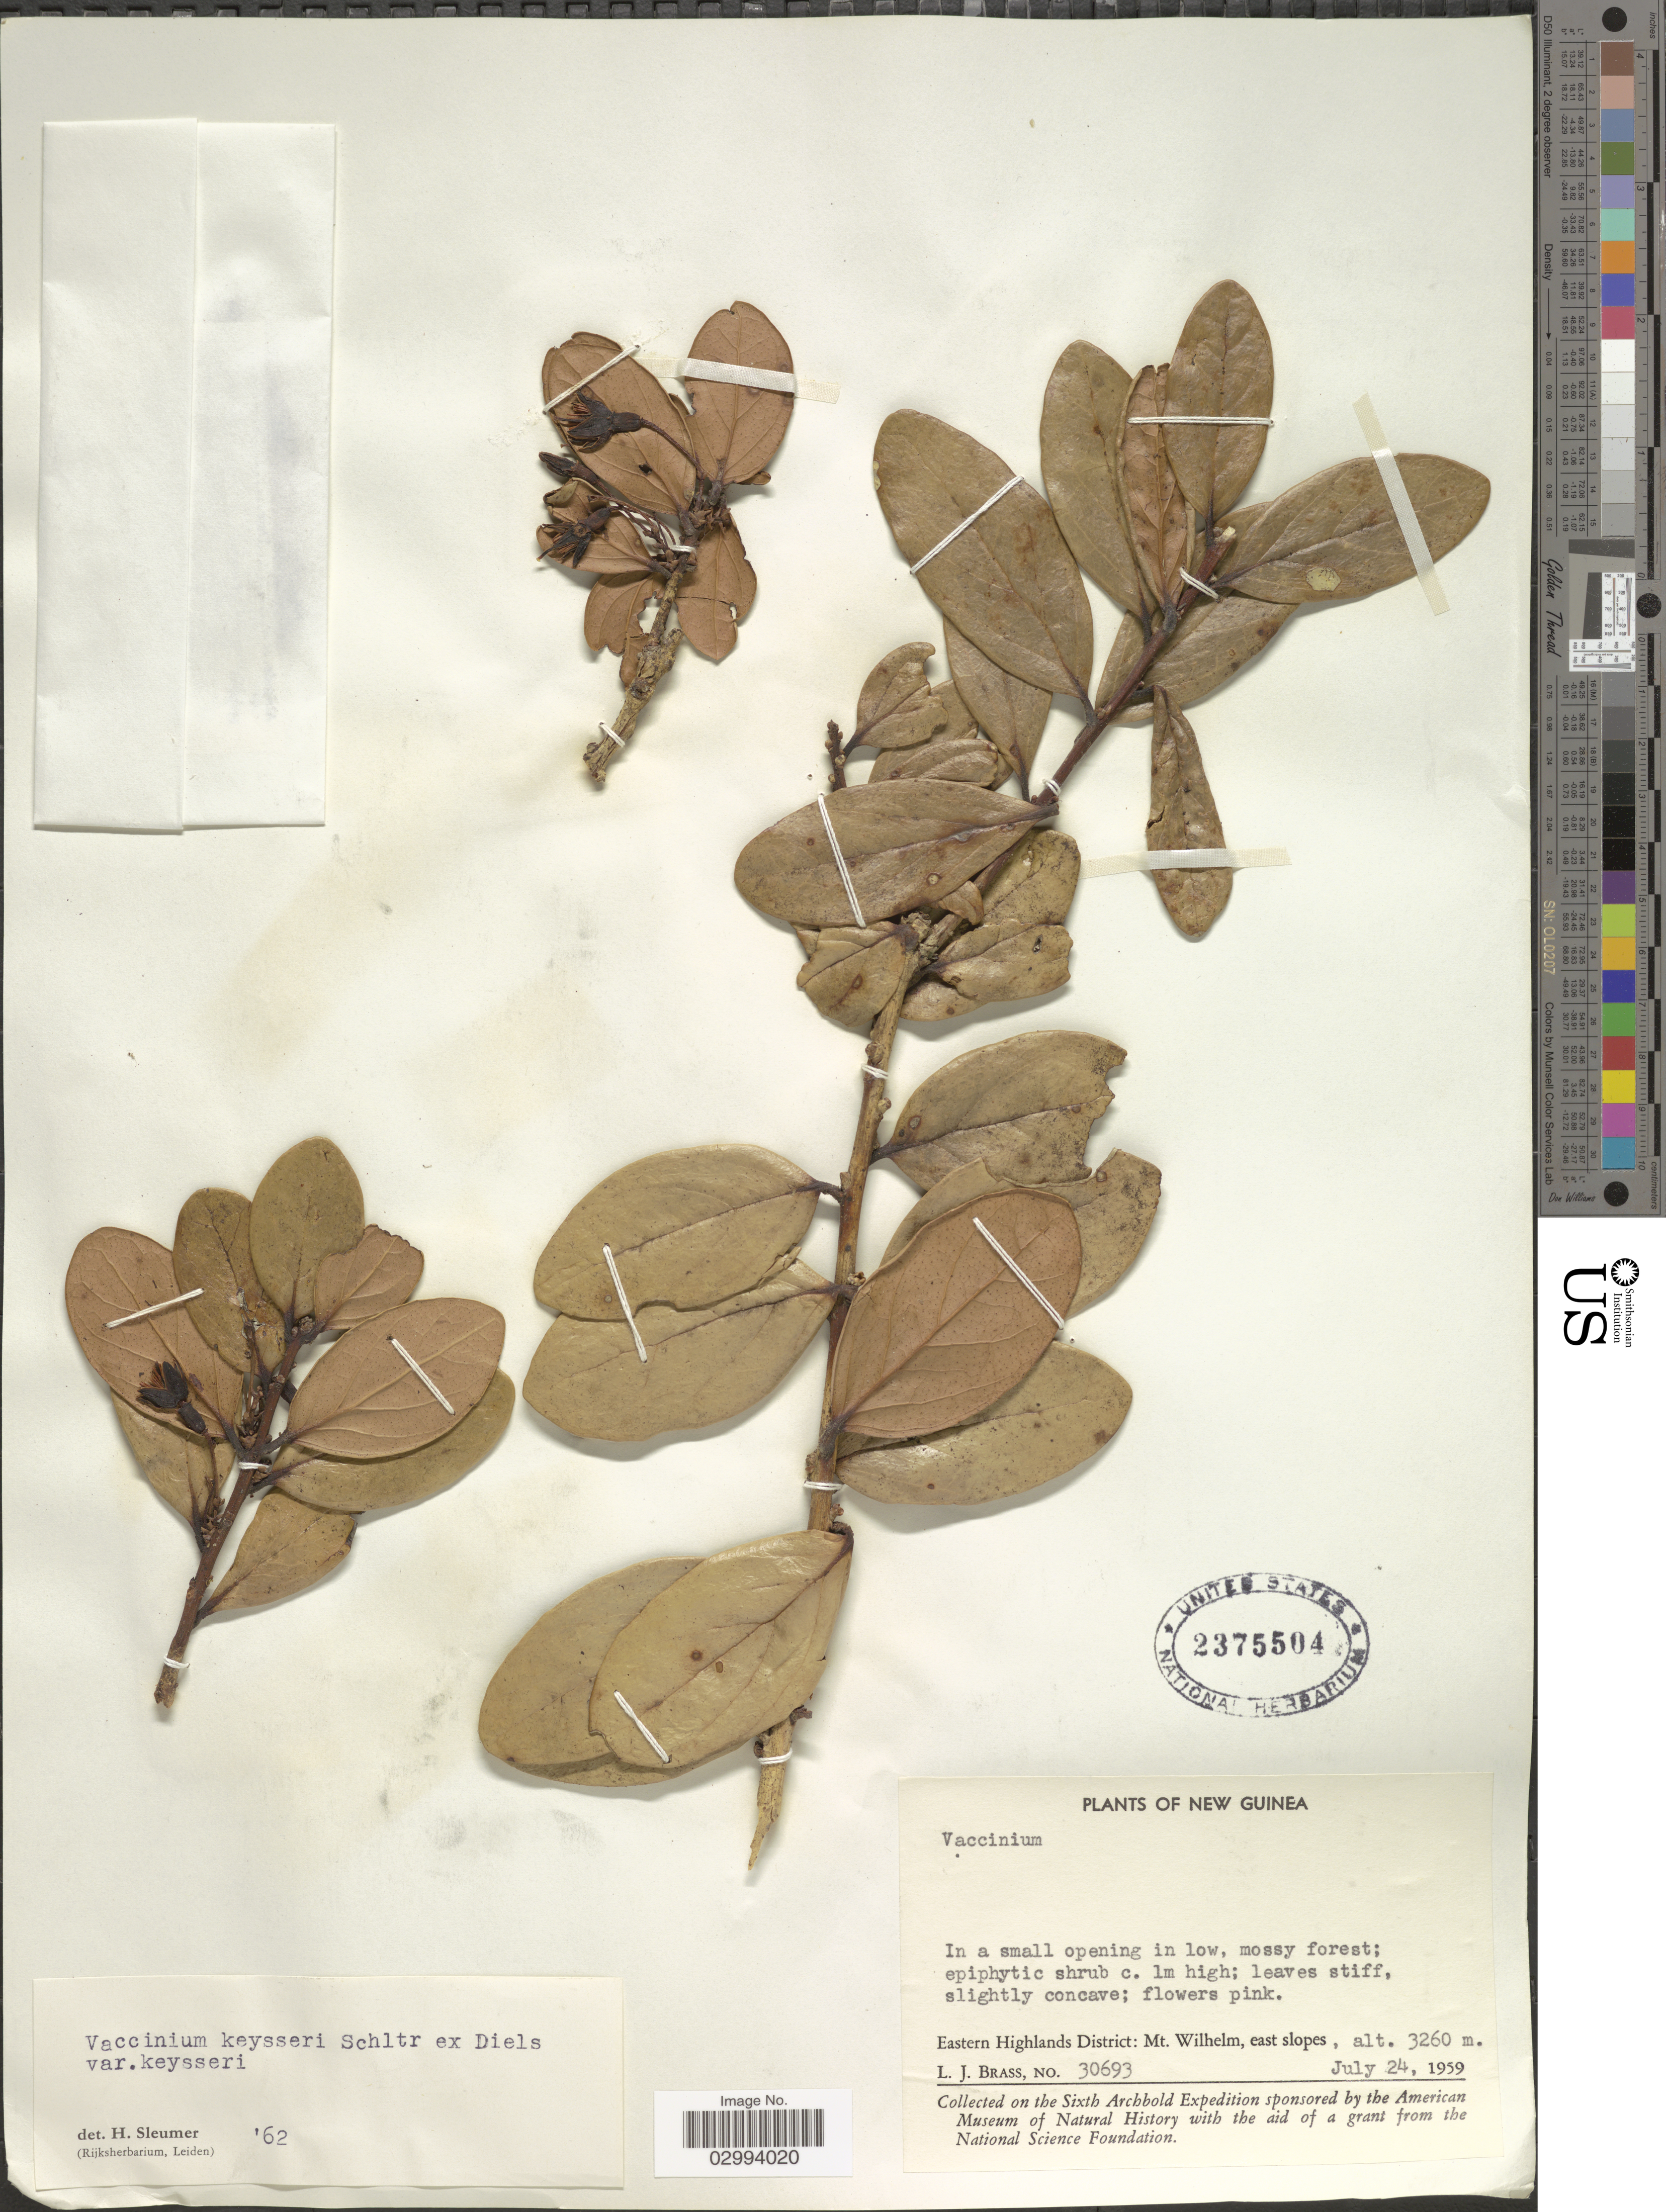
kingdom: Plantae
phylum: Tracheophyta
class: Magnoliopsida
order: Ericales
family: Ericaceae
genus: Dimorphanthera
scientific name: Dimorphanthera keysseri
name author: (Schltr. ex Diels) P.F. Stevens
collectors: L. J. Brass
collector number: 30693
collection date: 1959-07-24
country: Papua New Guinea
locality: New Guinea. Eastern Highlands District: Mt. Wilhelm, east slopes.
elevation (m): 3260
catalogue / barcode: US 2375504